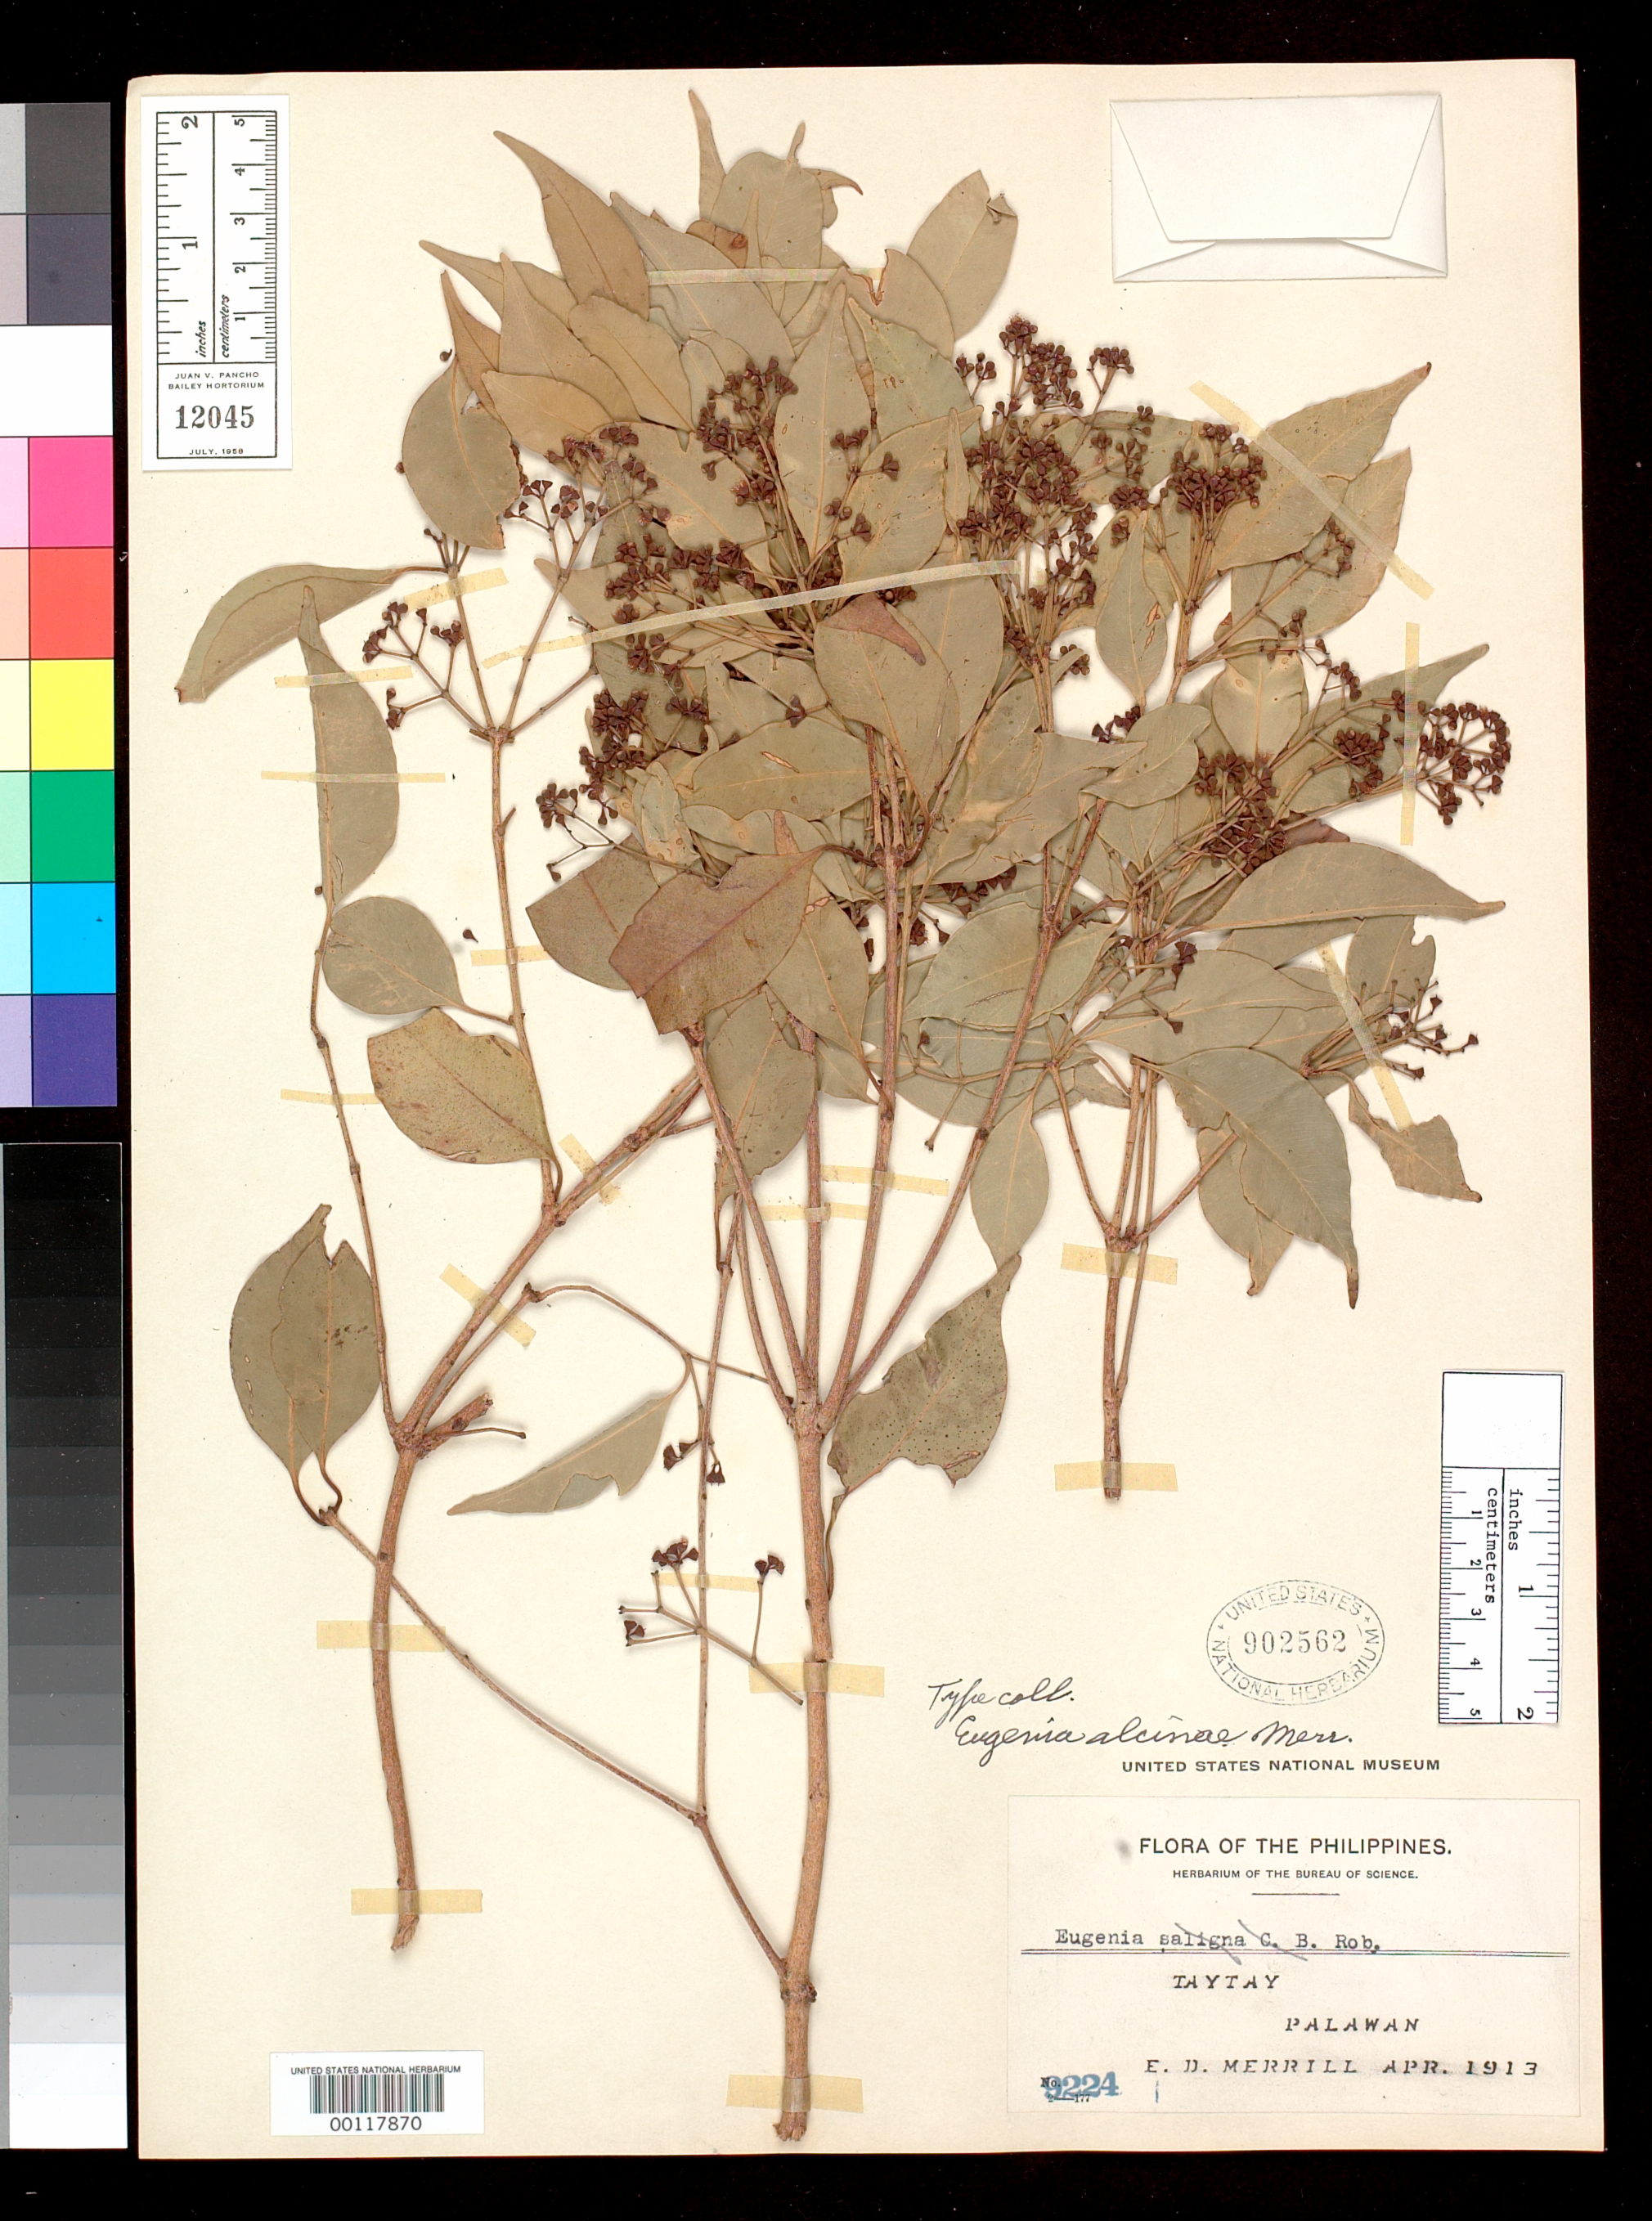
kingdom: Plantae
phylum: Tracheophyta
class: Magnoliopsida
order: Myrtales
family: Myrtaceae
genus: Eugenia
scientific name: Eugenia alcinae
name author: Merr.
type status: Isotype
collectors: E. D. Merrill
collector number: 9224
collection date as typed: Apr 1913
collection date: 1913-04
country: Philippines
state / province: Mimaropa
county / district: Palawan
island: Palawan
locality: Taytay.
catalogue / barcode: US 902562